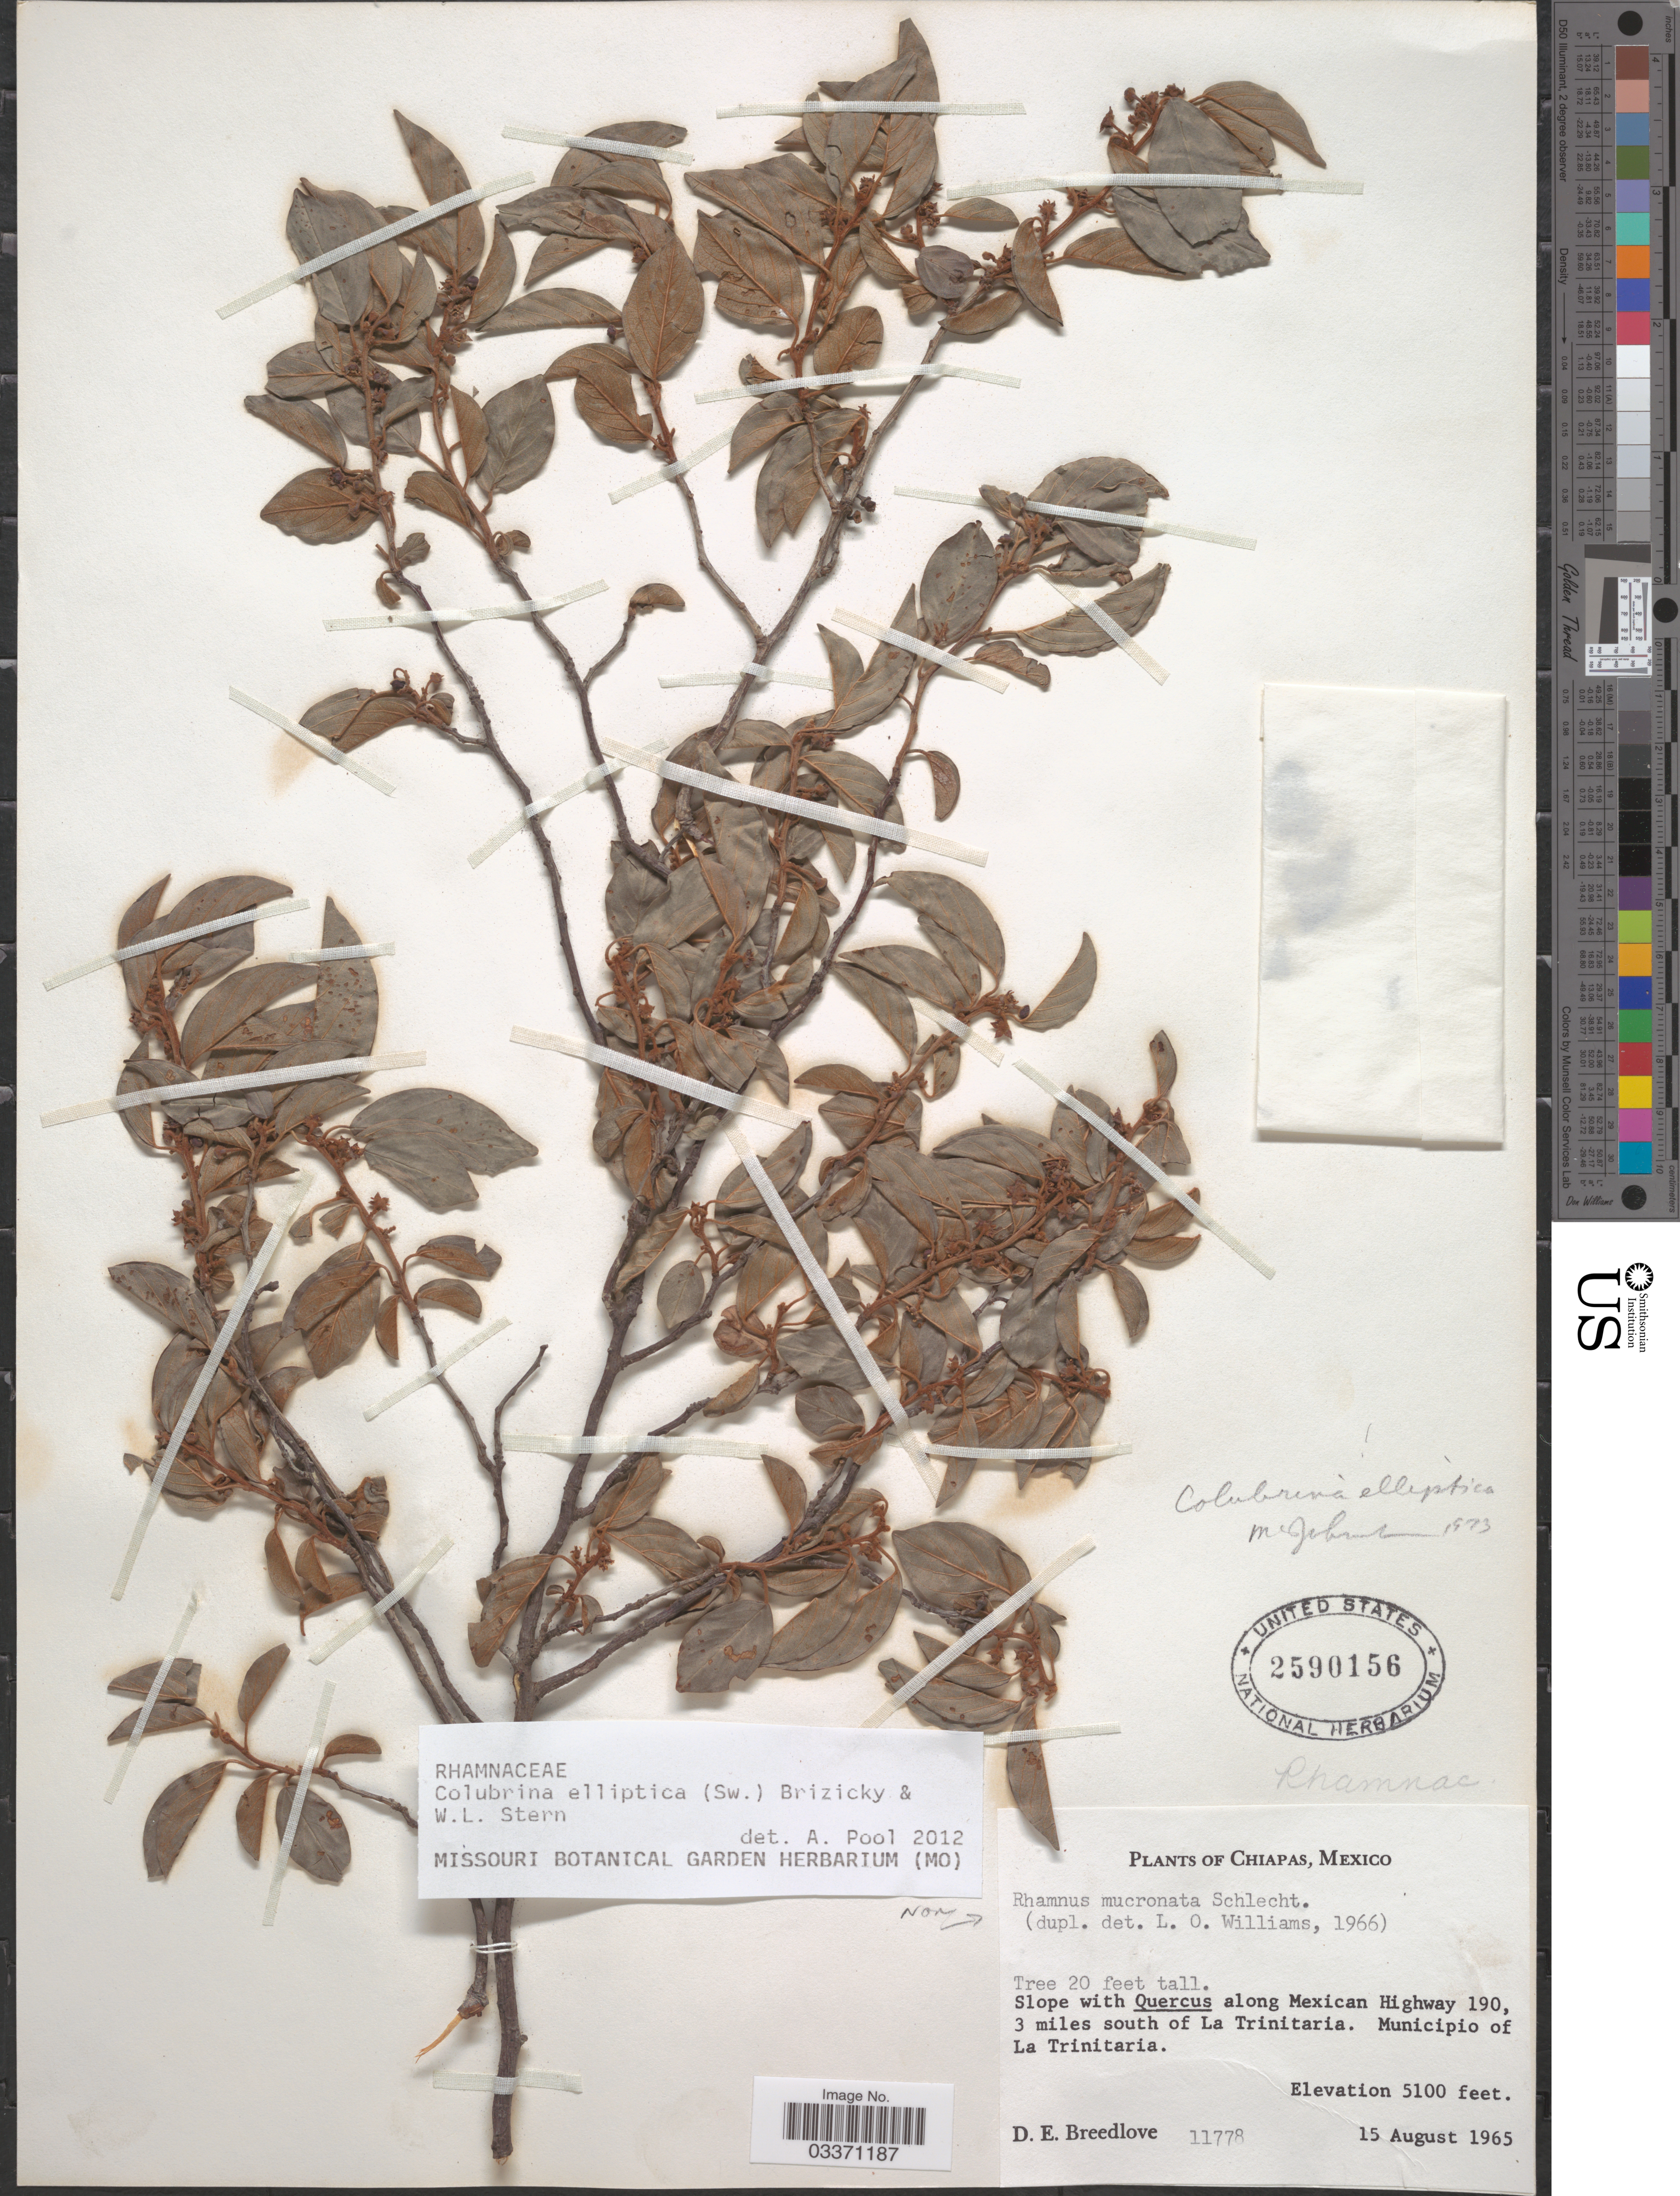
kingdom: Plantae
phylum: Tracheophyta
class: Magnoliopsida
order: Rosales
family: Rhamnaceae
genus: Colubrina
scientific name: Colubrina elliptica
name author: (Sw.) Brizicky & W.L. Stern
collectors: D. E. Breedlove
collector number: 11778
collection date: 1965-08-15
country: Mexico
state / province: Chiapas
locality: Slope with Quercus along Mexican Highway 190, 3 miles south of La Trinitaria. Municipio of La Trinitaria.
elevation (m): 1554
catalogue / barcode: US 2590156